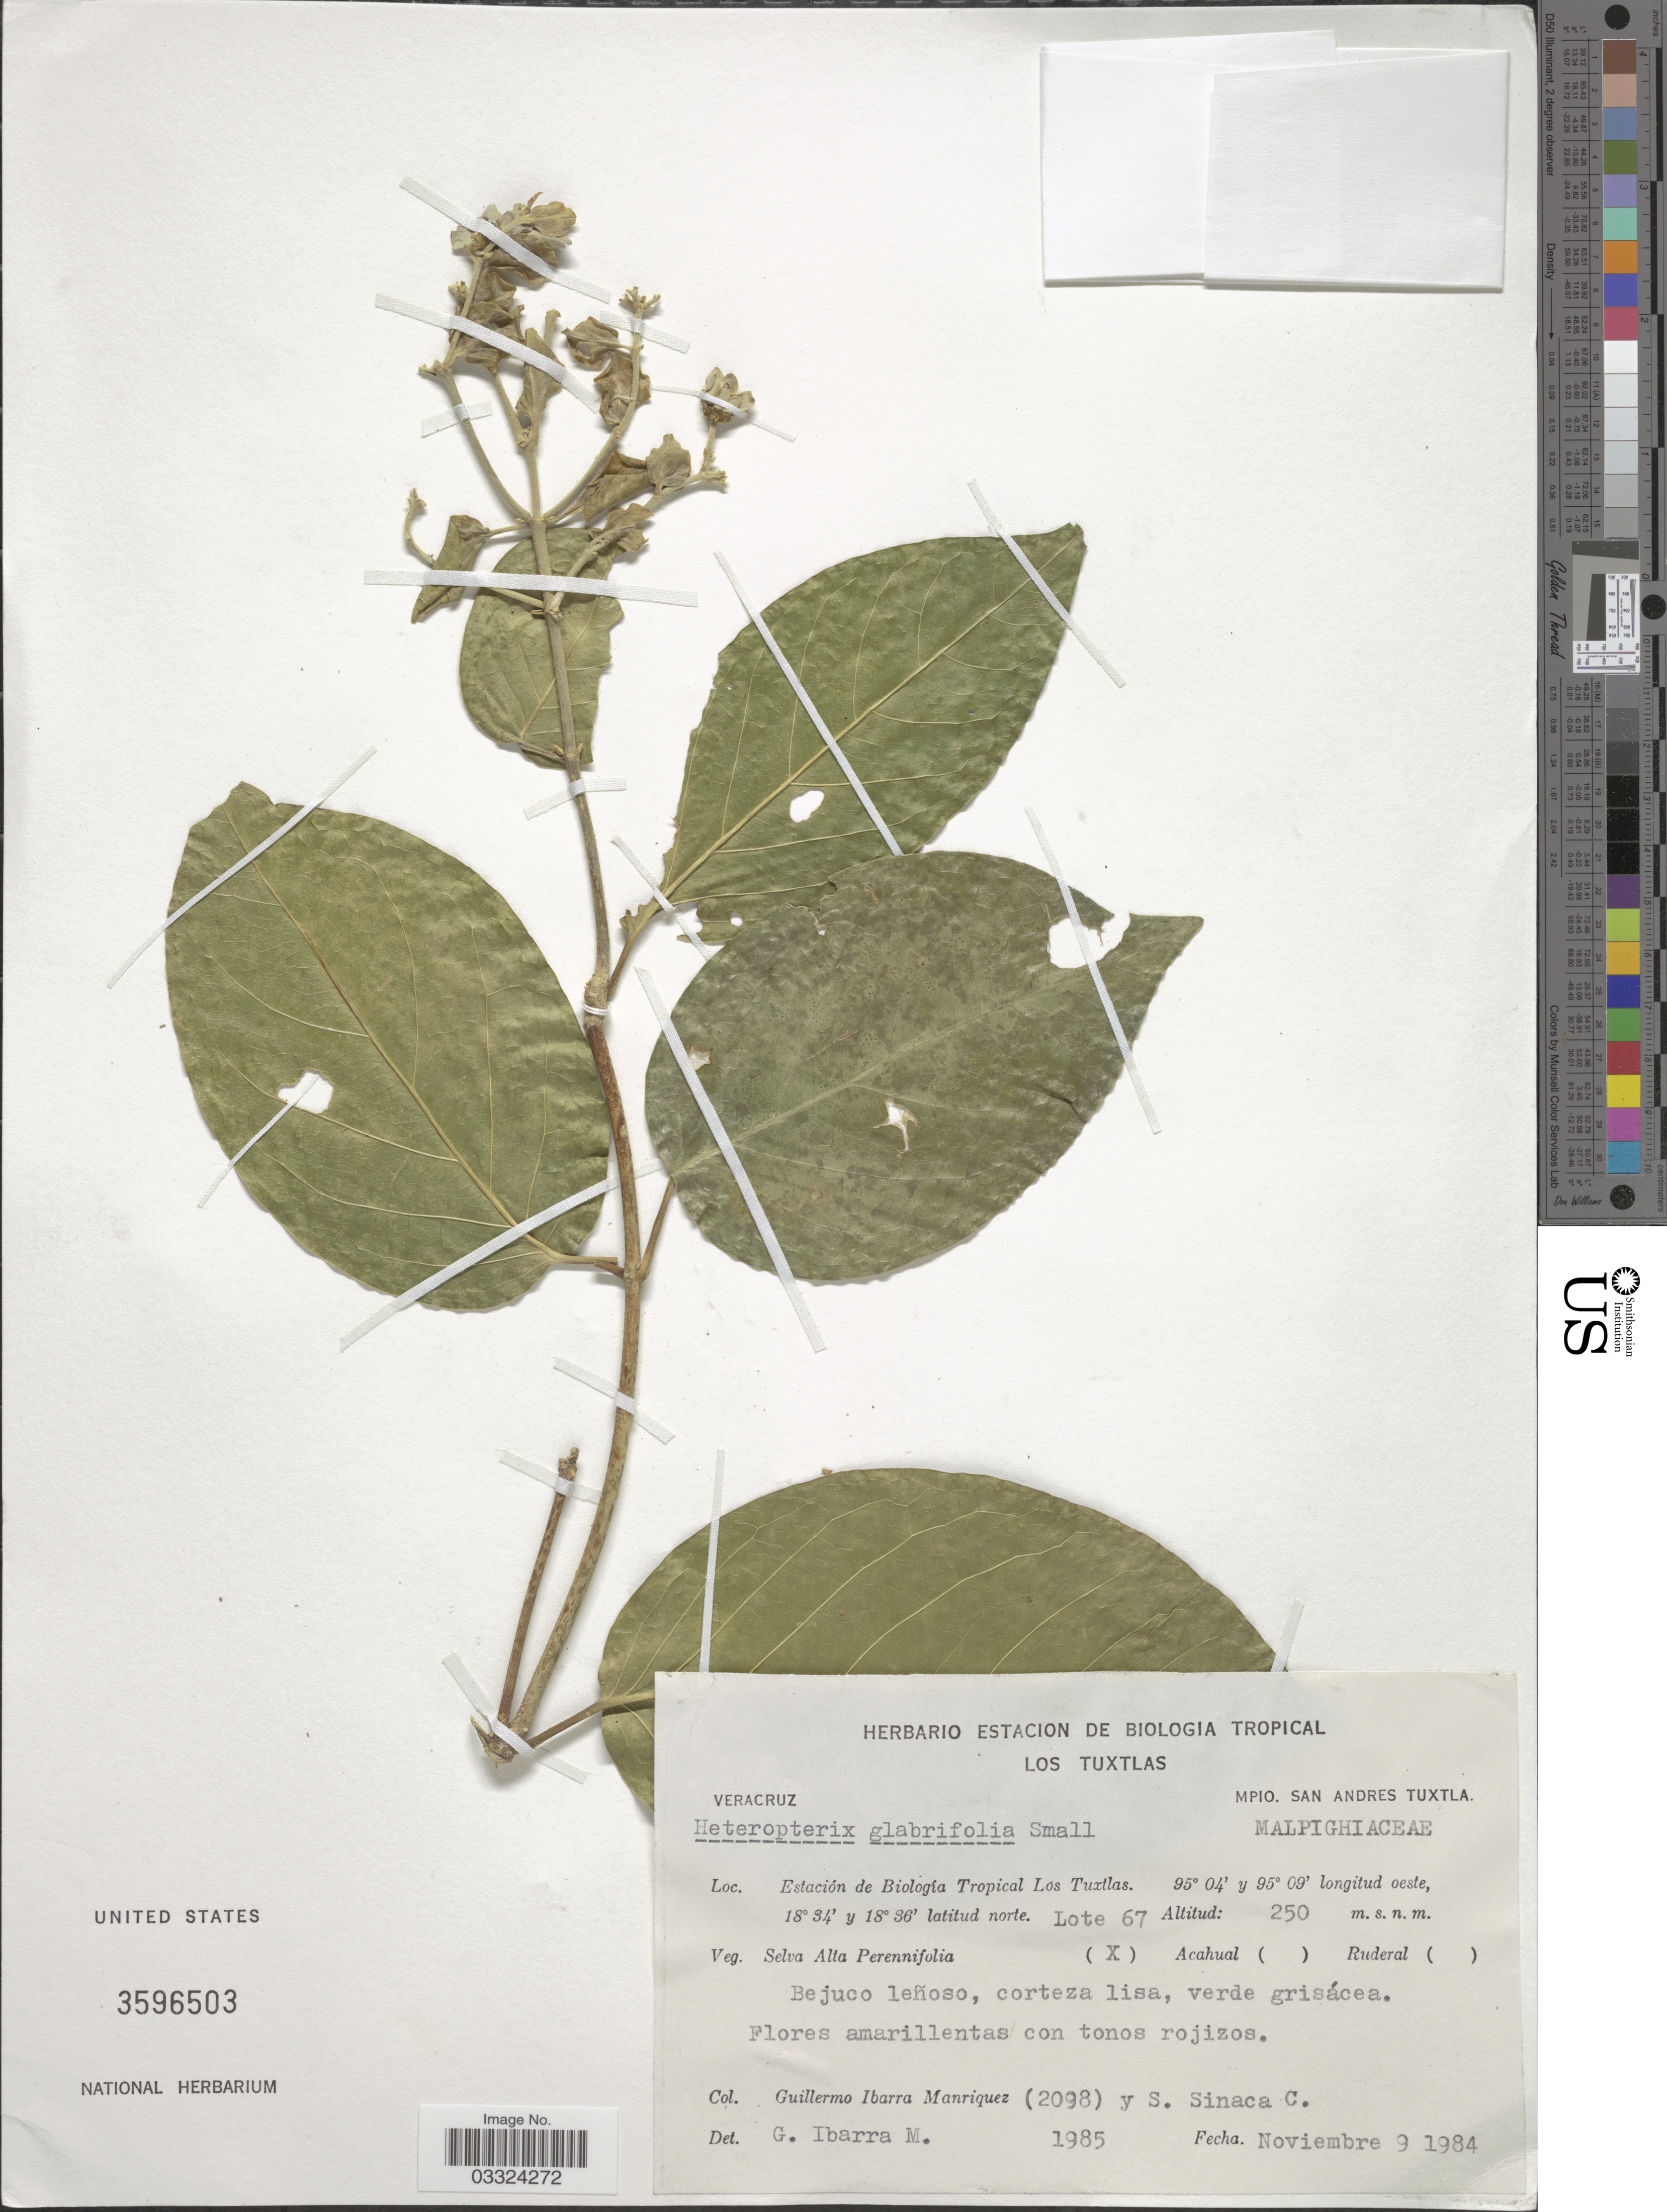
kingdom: Plantae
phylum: Tracheophyta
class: Magnoliopsida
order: Malpighiales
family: Malpighiaceae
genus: Tetrapterys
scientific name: Tetrapterys goudotiana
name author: Triana & Planch.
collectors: G. Ibarra-Manríquez & S. Sinaca Colin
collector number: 2098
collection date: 1984-11-09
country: Mexico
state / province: Veracruz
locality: Veracruz. Mpio. San Andres Tuxtla. Estación de Biología Tropical Los Tuxtlas. Lote 67.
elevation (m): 250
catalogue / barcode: US 3596503